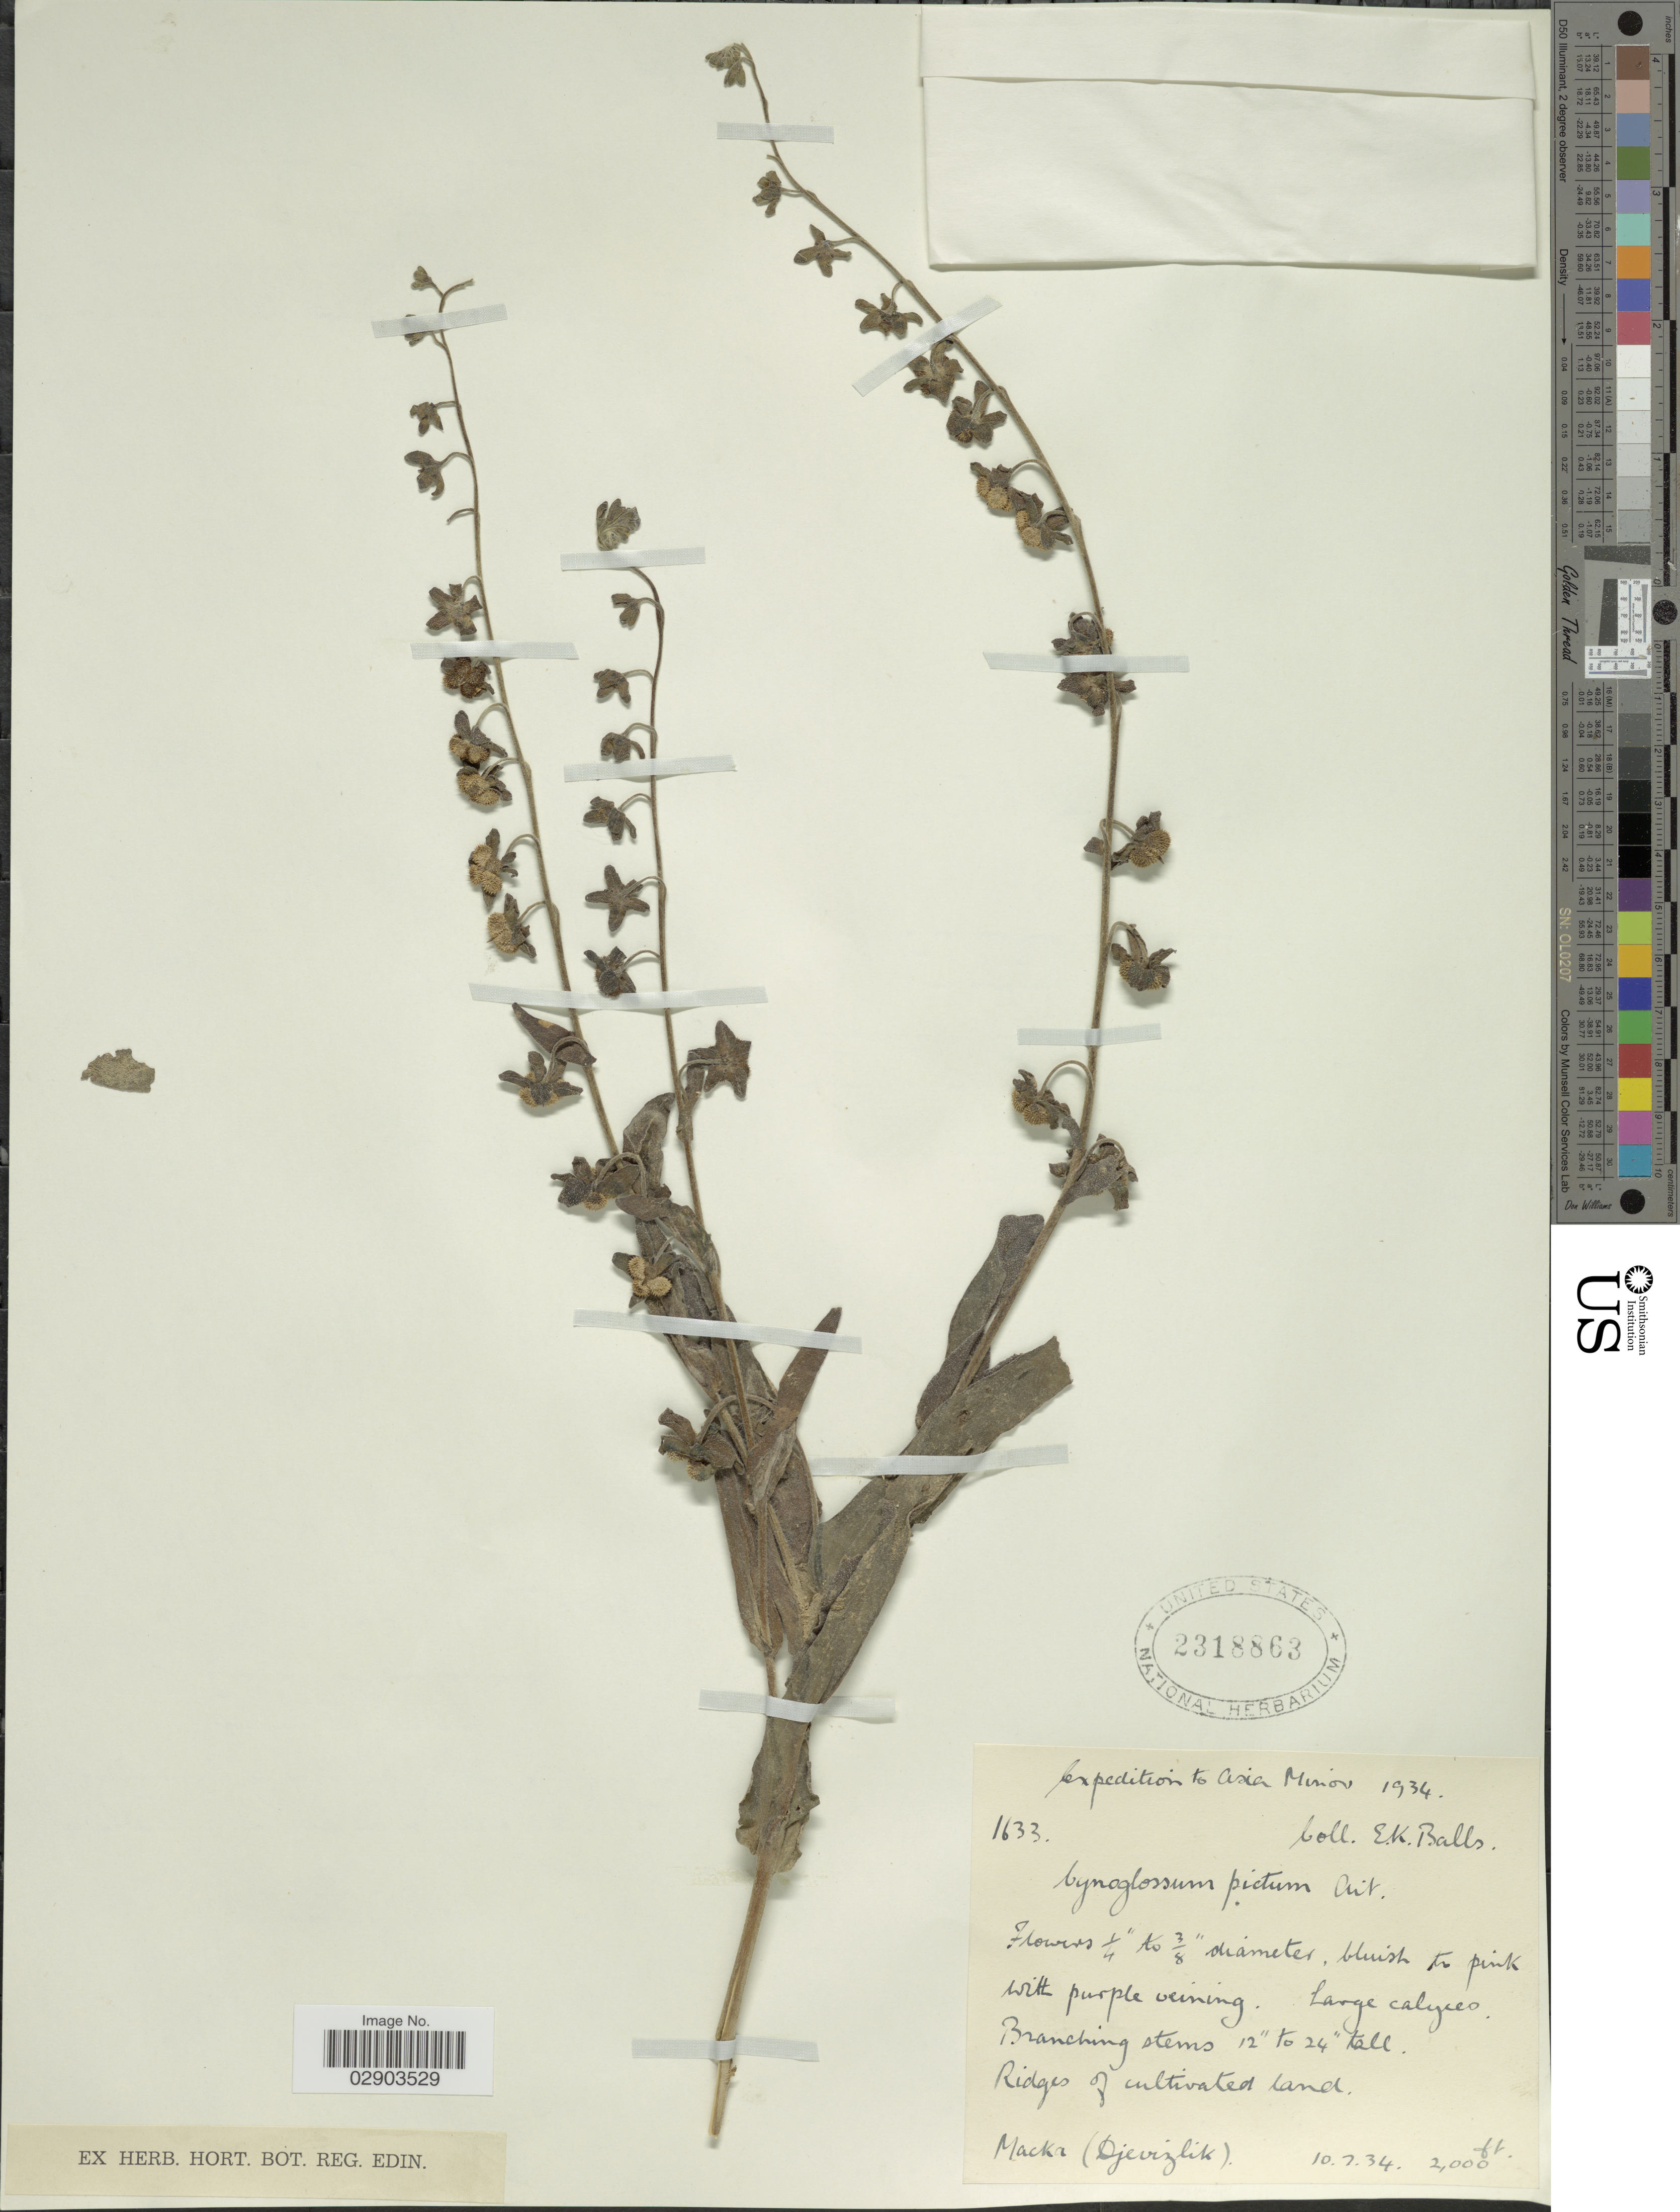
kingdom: Plantae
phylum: Tracheophyta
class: Magnoliopsida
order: Boraginales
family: Boraginaceae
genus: Cynoglossum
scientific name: Cynoglossum pictum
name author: Aiton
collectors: E. K. Balls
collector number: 1633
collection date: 1934-07-10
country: Turkey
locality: Asia Minor. Macka (Djevizlik).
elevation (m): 610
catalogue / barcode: US 2318863